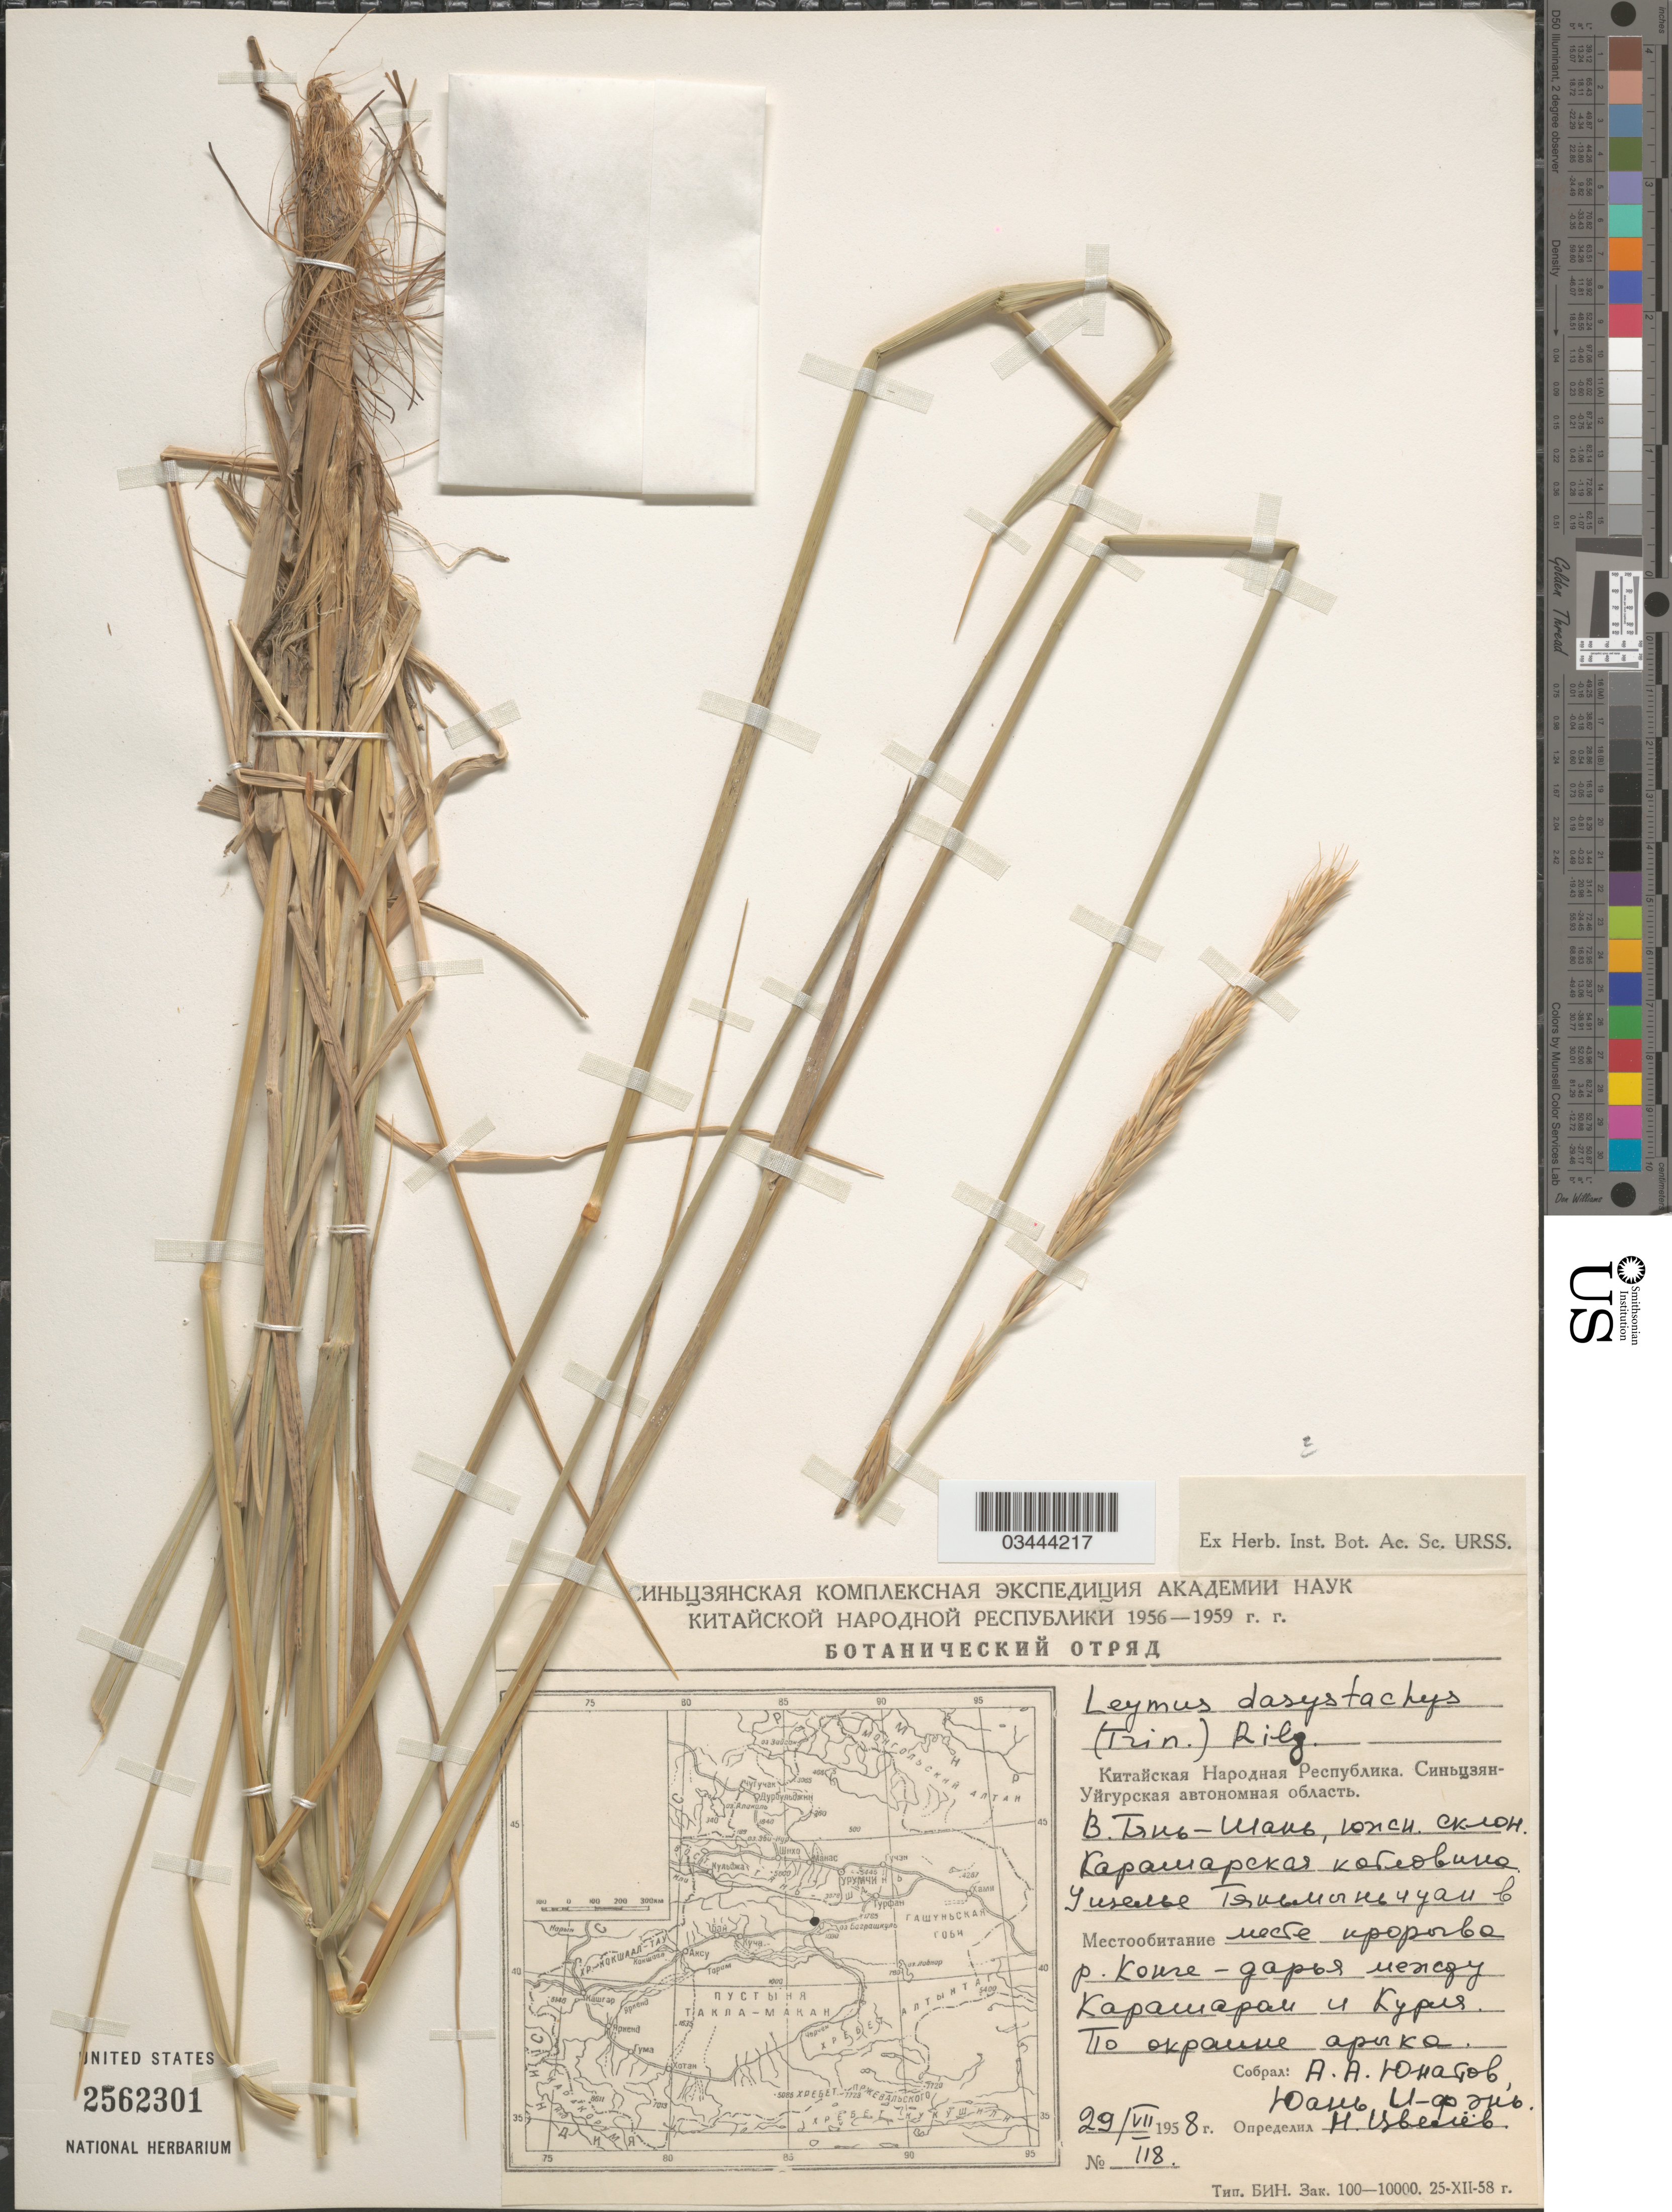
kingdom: Plantae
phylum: Tracheophyta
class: Liliopsida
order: Poales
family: Poaceae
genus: Leymus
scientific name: Leymus secalinus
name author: (Georgi) Tzvelev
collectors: A. Unatov & Yuan I-fen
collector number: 118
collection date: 1958-07-29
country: China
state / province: Xinjiang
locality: Between Karashar and Kurlya, near river Kong-Darya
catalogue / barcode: US 2562301